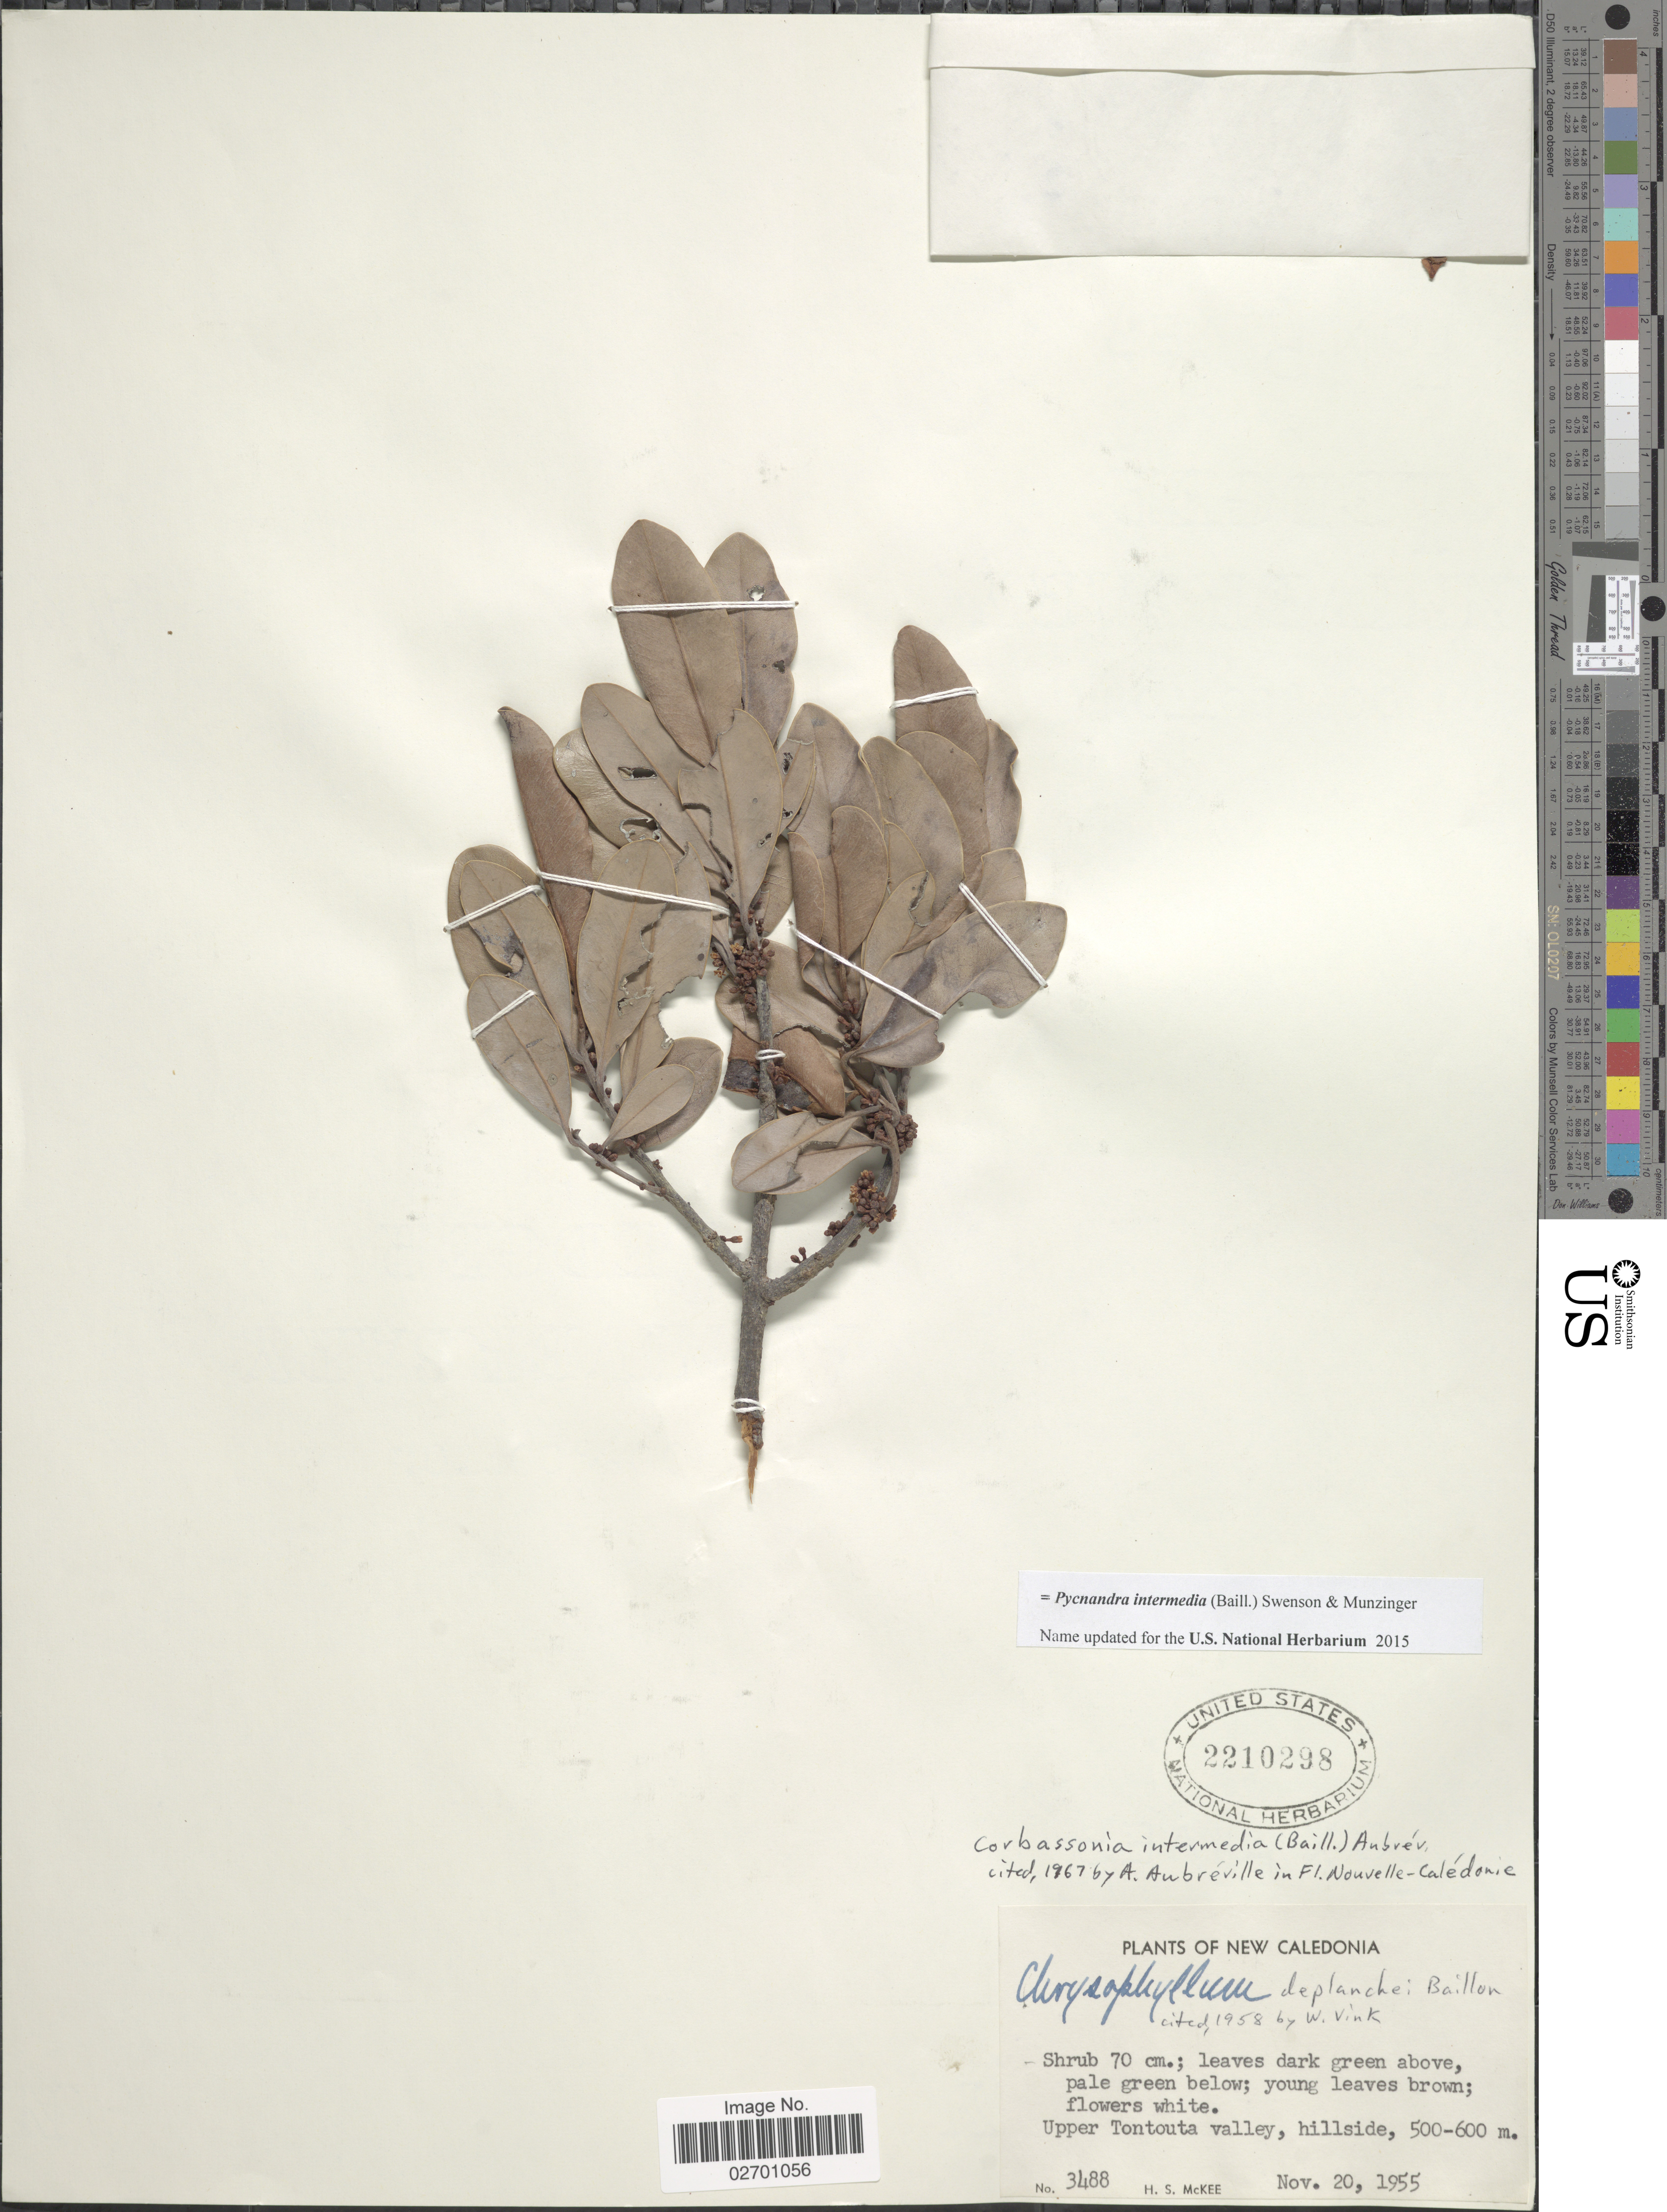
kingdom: Plantae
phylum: Tracheophyta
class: Magnoliopsida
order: Ericales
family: Sapotaceae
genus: Pycnandra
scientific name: Pycnandra intermedia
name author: (Baill.) Swenson & Munzinger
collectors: H. S. McKee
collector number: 3488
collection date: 1955-11-20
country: New Caledonia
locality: Upper Tontouta valley, hillside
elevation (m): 500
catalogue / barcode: US 2210298